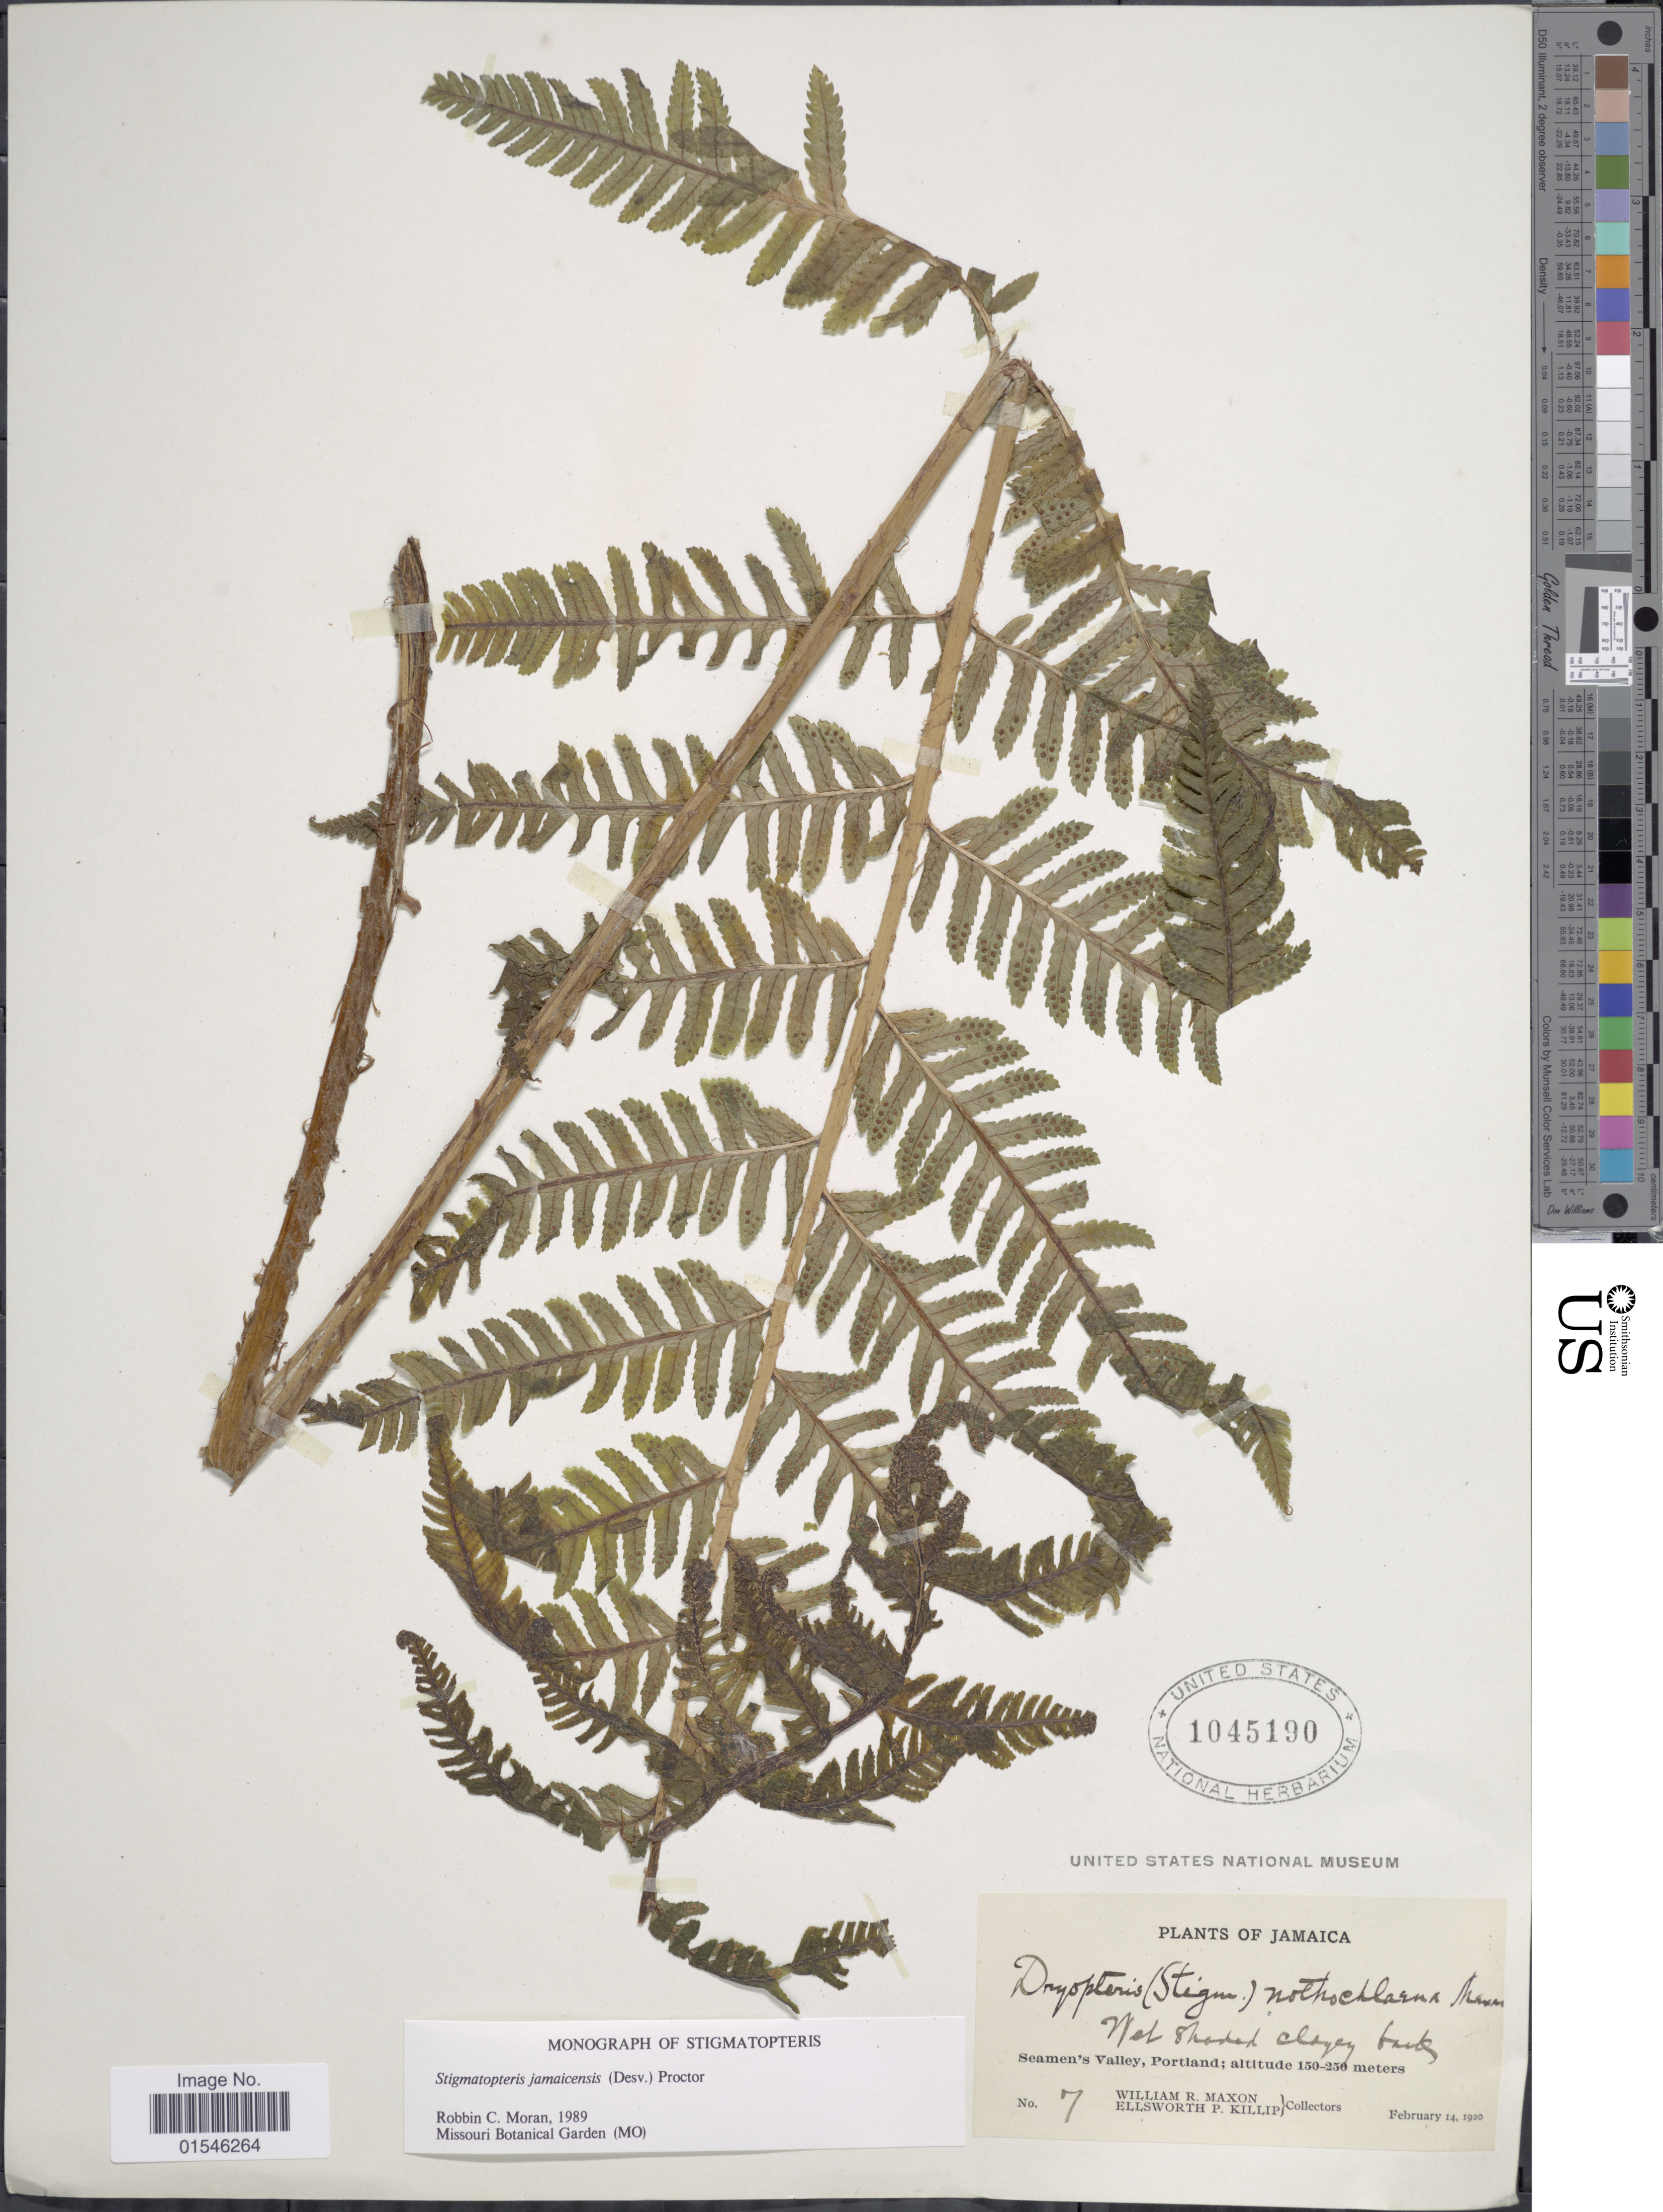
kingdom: Plantae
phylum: Tracheophyta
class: Polypodiopsida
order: Polypodiales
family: Dryopteridaceae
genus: Stigmatopteris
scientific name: Stigmatopteris jamaicensis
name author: (Desv.) Proctor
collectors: W. R. Maxon & E. P. Killip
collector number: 7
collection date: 1920-02-14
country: Jamaica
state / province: Portland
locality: Seamen's Valley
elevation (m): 150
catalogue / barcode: US 1045190